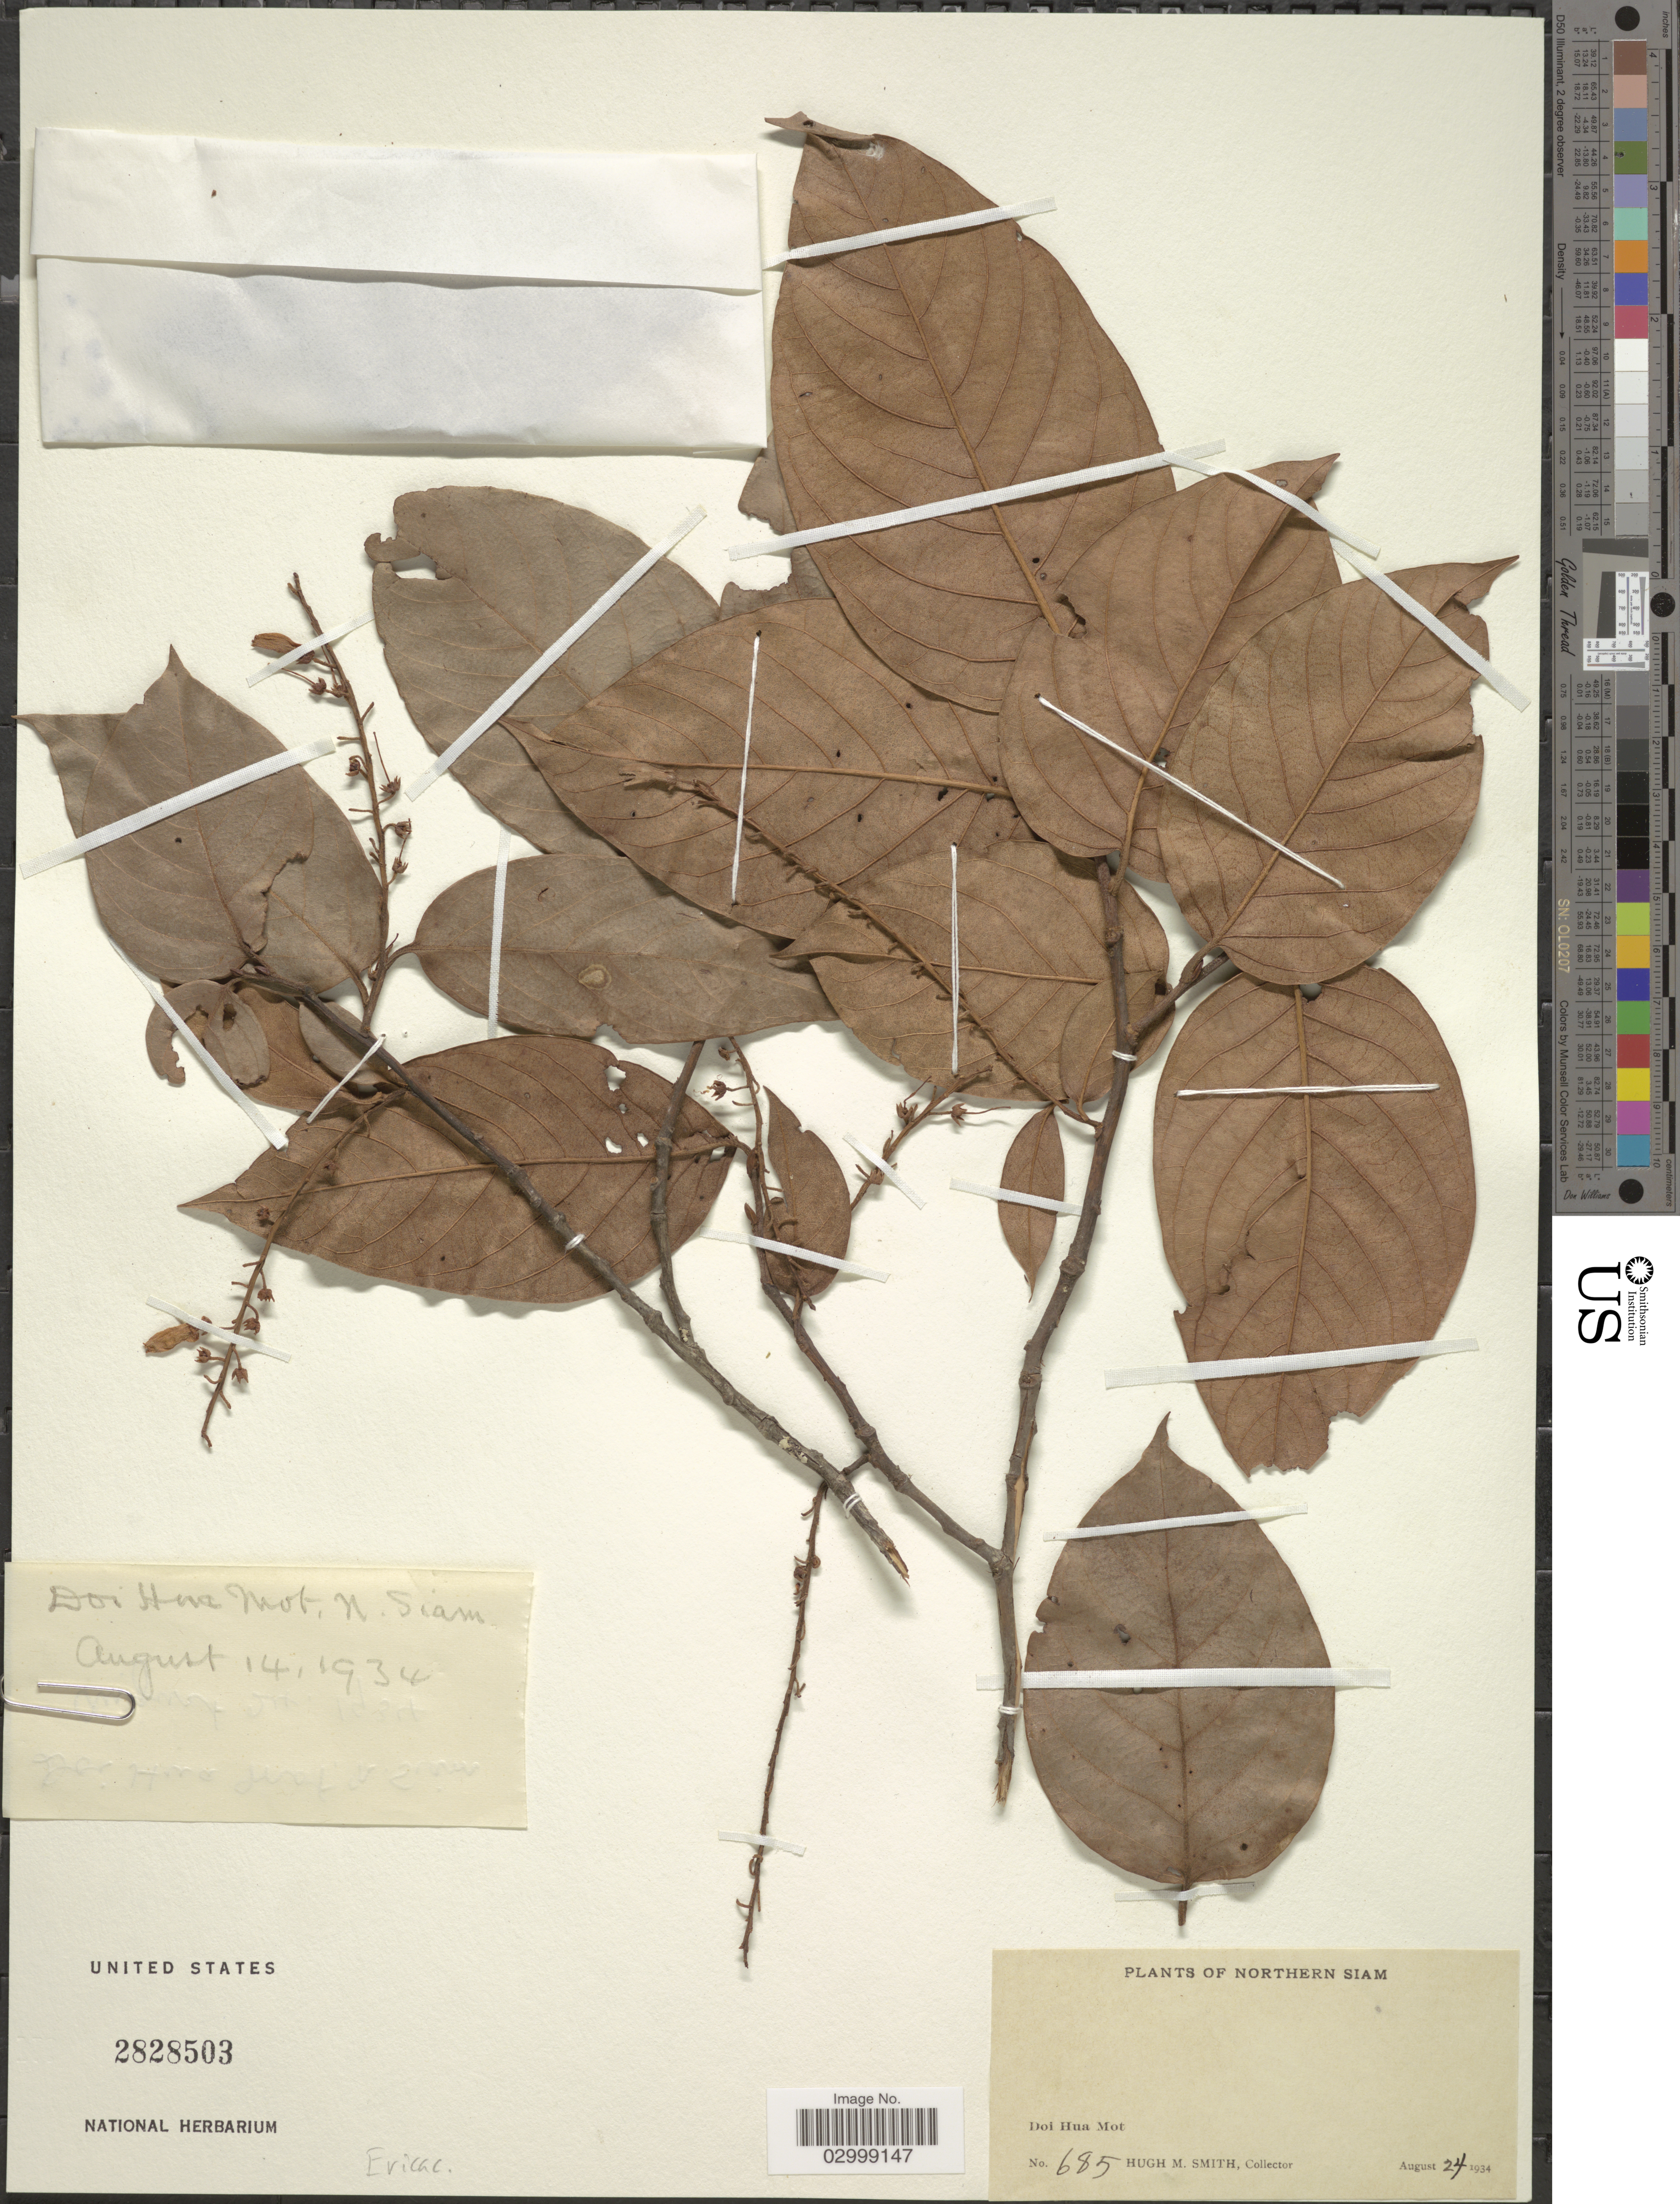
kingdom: Plantae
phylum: Tracheophyta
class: Magnoliopsida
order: Ericales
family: Ericaceae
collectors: H. M. Smith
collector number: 685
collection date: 1934-08-24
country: Thailand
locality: Northern Siam, Doi Hua Mot.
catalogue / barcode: US 2828503